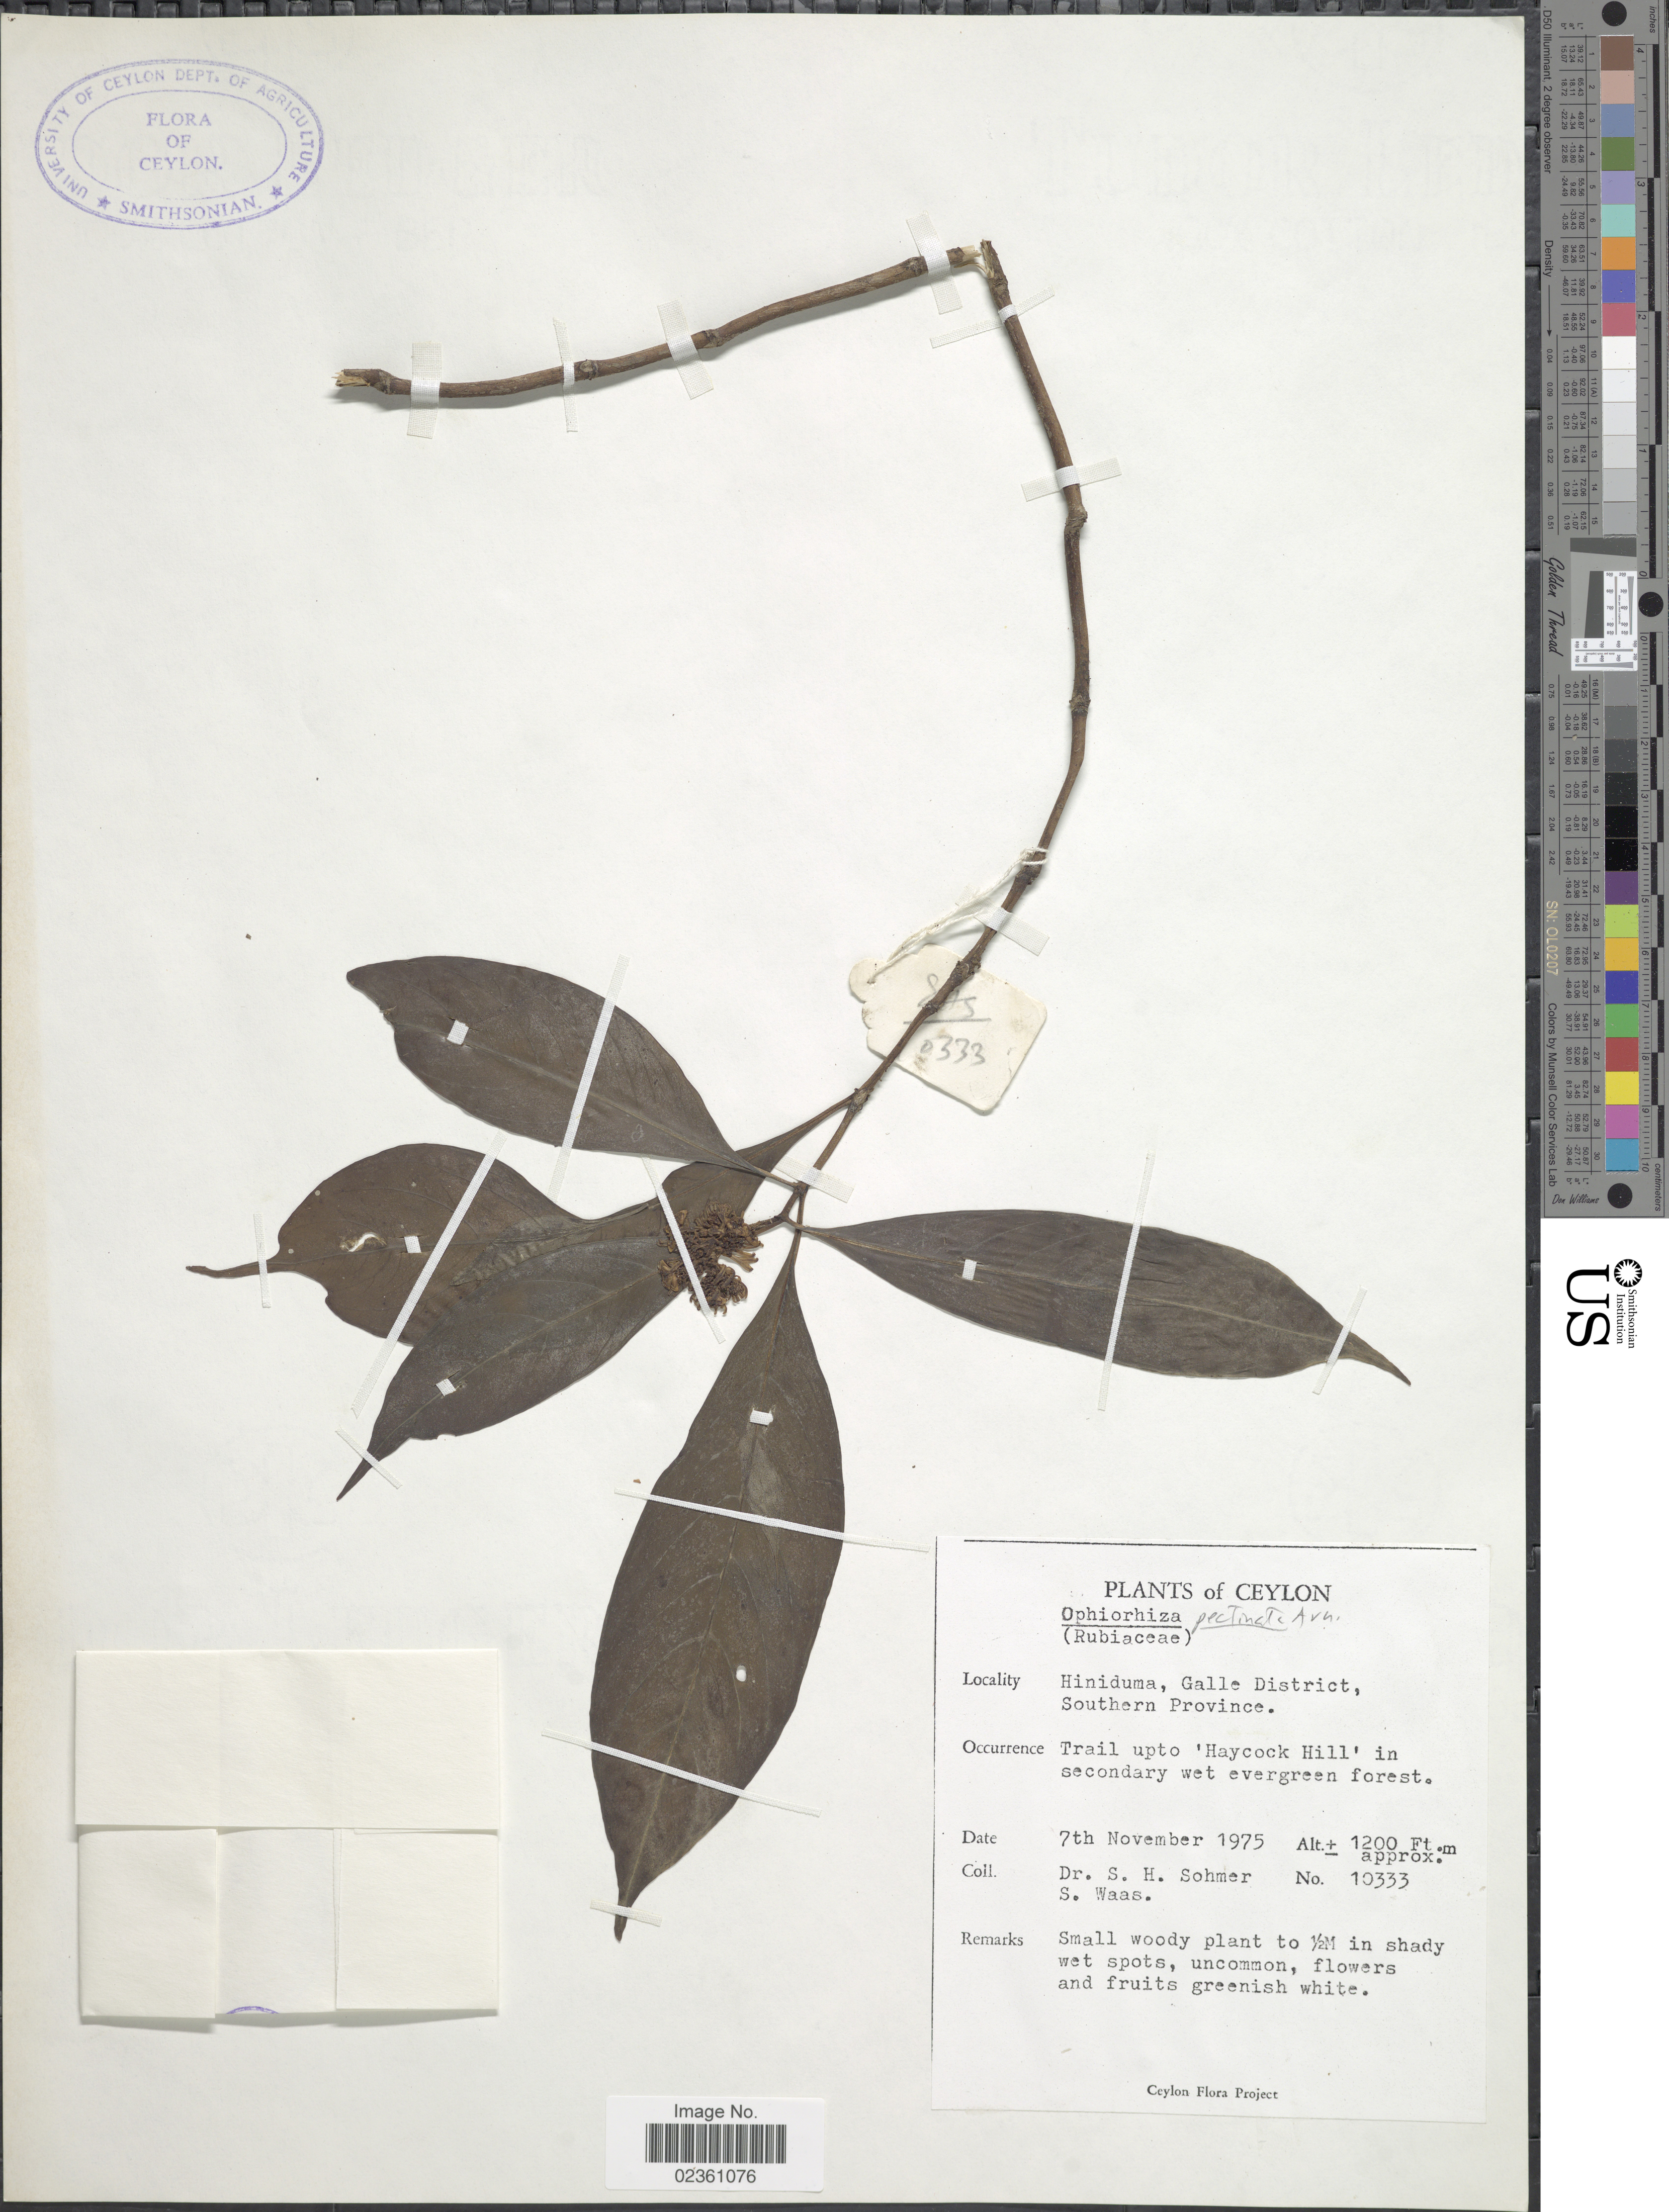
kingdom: Plantae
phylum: Tracheophyta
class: Magnoliopsida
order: Gentianales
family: Rubiaceae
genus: Ophiorrhiza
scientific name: Ophiorrhiza pectinata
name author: Arn.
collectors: S. H. Sohmer & S. Waas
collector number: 10333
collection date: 1975-11-07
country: Sri Lanka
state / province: Southern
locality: Ceylon, Hiniduma, Galle District, Trail upto 'Haycock Hill' in secondary wet evergreen forest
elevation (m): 366